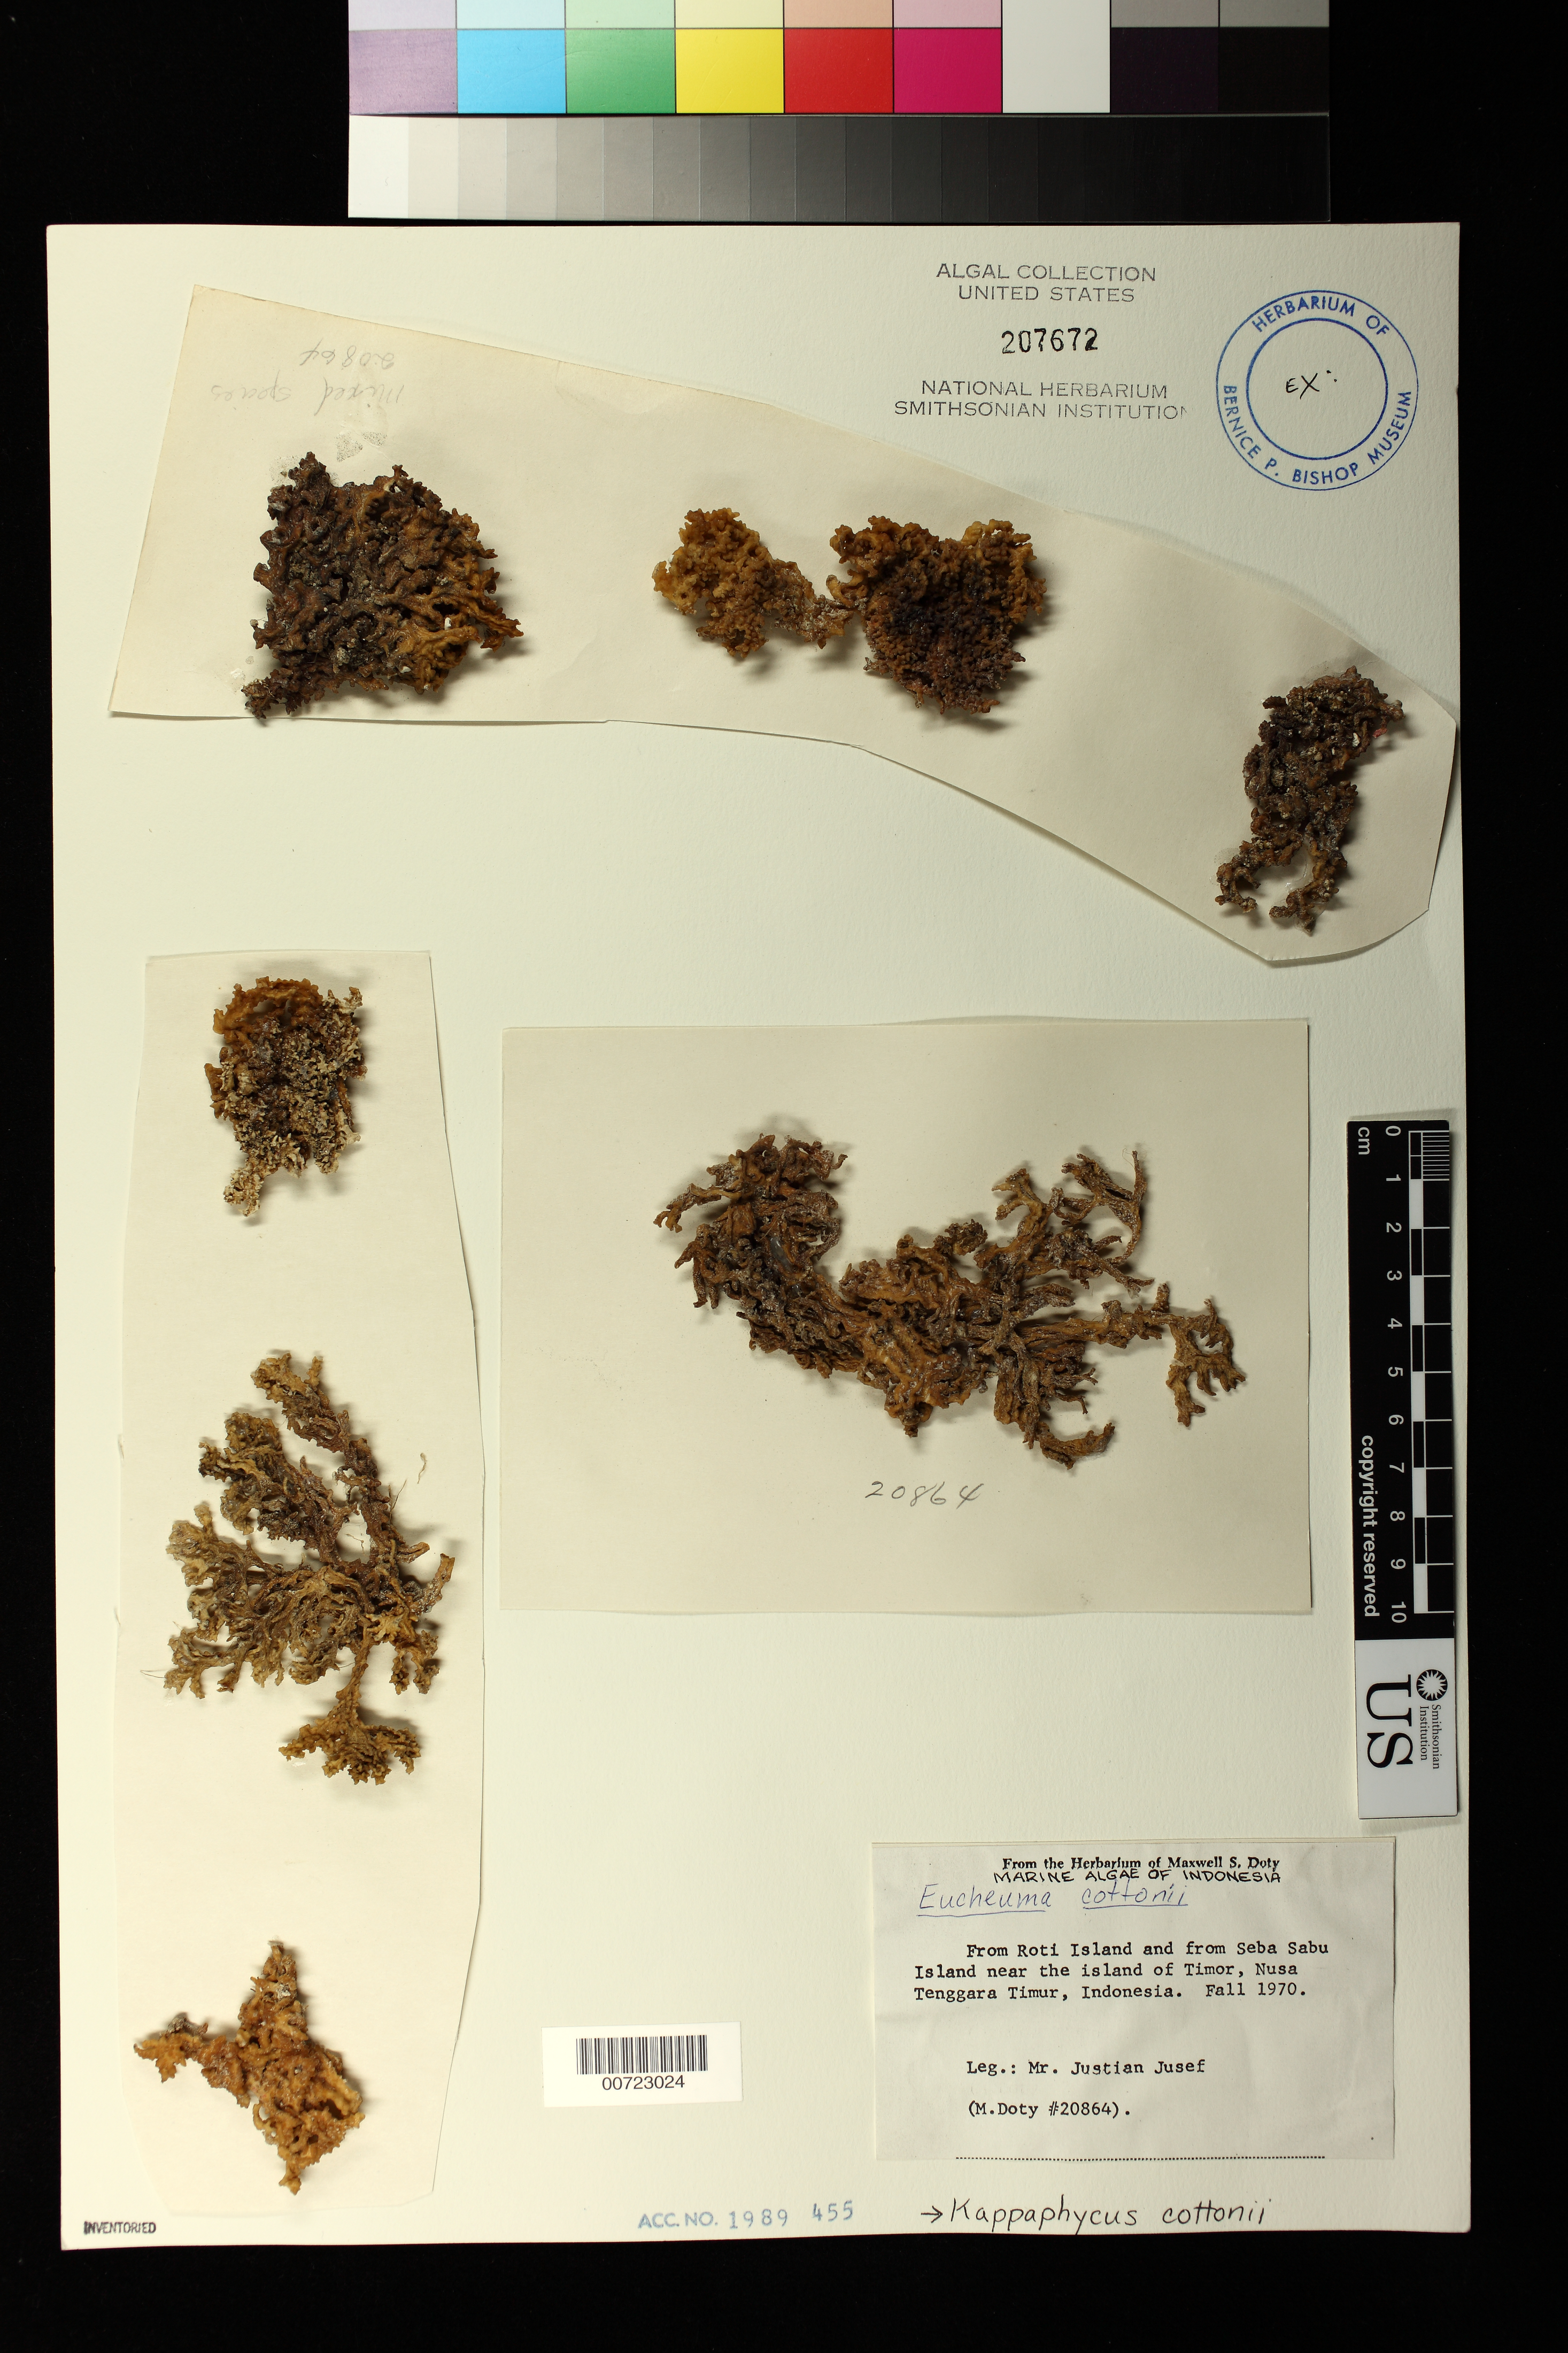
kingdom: Plantae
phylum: Rhodophyta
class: Florideophyceae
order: Gigartinales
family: Solieriaceae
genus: Kappaphycopsis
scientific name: Kappaphycopsis cottonii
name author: (Weber Bosse) Dumilag & Zuccarello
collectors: J. Jusef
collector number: MSD 20864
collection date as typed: Fal 1970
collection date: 1970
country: Indonesia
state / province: Nusa Tenggara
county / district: Nusa Tenggara Timur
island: Timor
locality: Roti Island and Seba Sabu Island near Timor Island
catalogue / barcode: US 207672